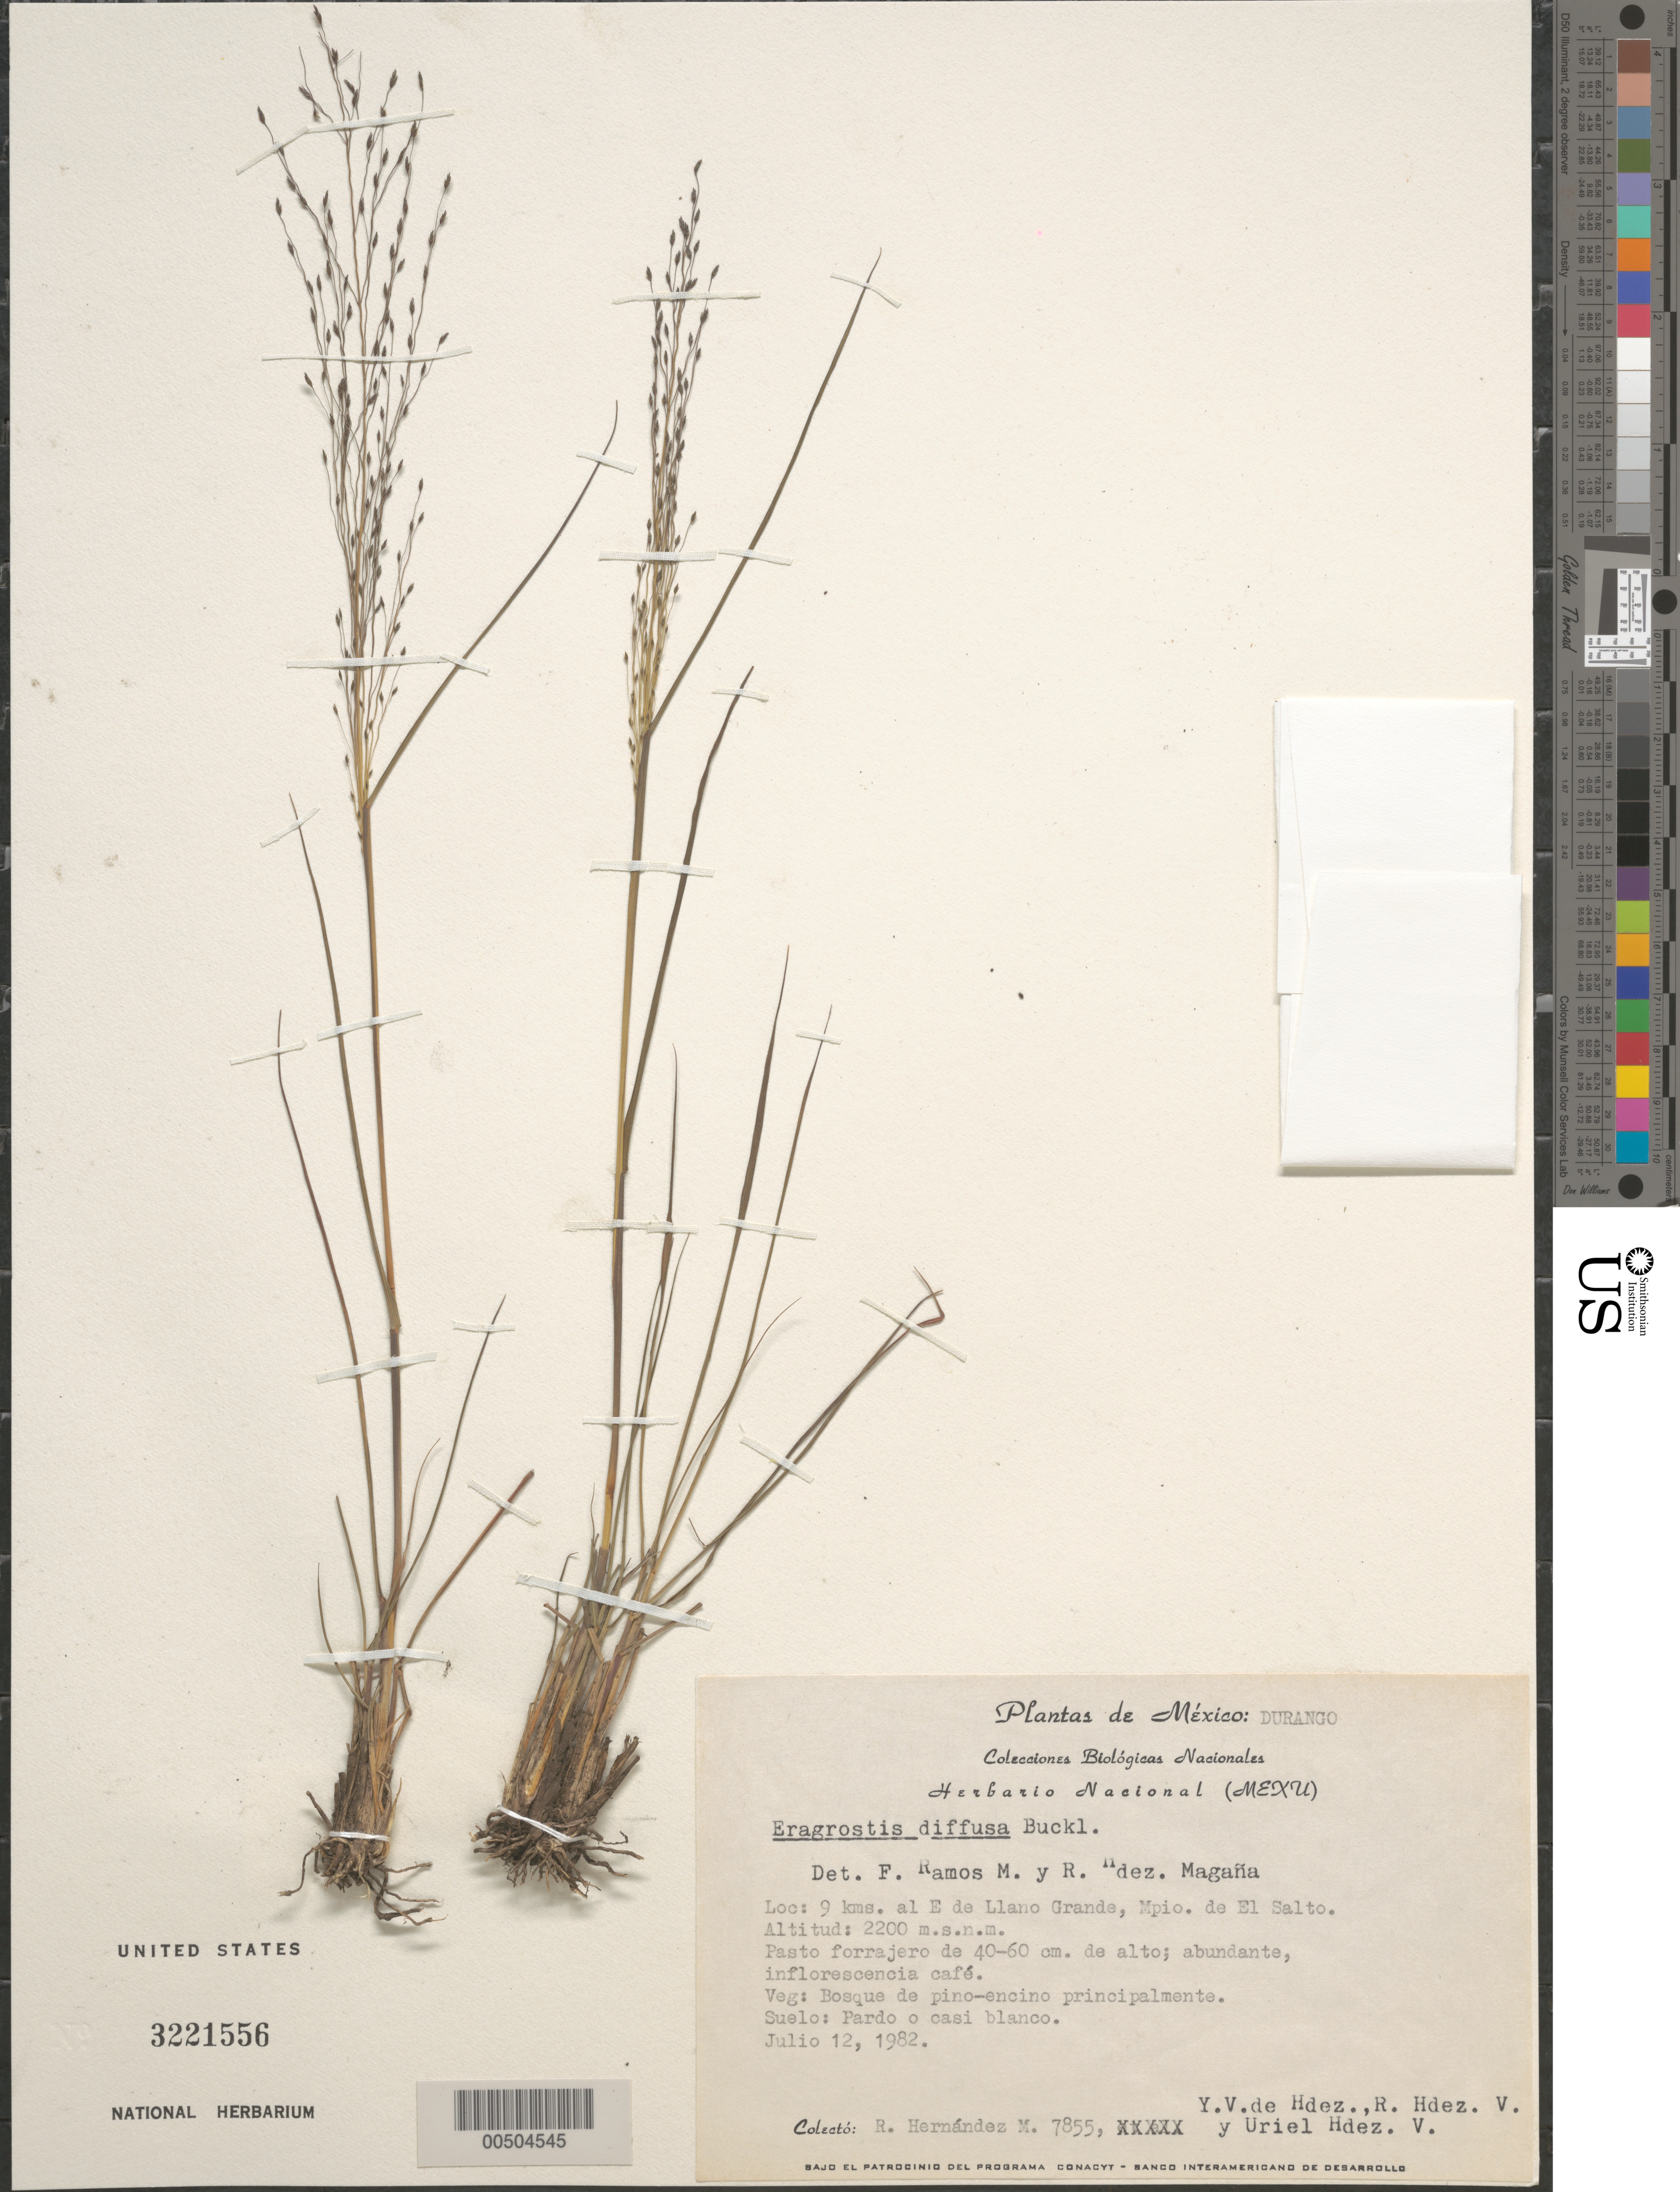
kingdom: Plantae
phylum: Tracheophyta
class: Liliopsida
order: Poales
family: Poaceae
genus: Eragrostis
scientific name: Eragrostis pectinacea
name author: (Michx.) Nees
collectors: R. Hernández-M., Y. V. De Hdez, R. Hdez.-V. & U. Hdez.-V.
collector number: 7855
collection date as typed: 12 Jul 1982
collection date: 1982-07-12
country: Mexico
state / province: Durango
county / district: El Salto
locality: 9 km E of Llano Grande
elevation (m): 2200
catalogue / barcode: US 3221556